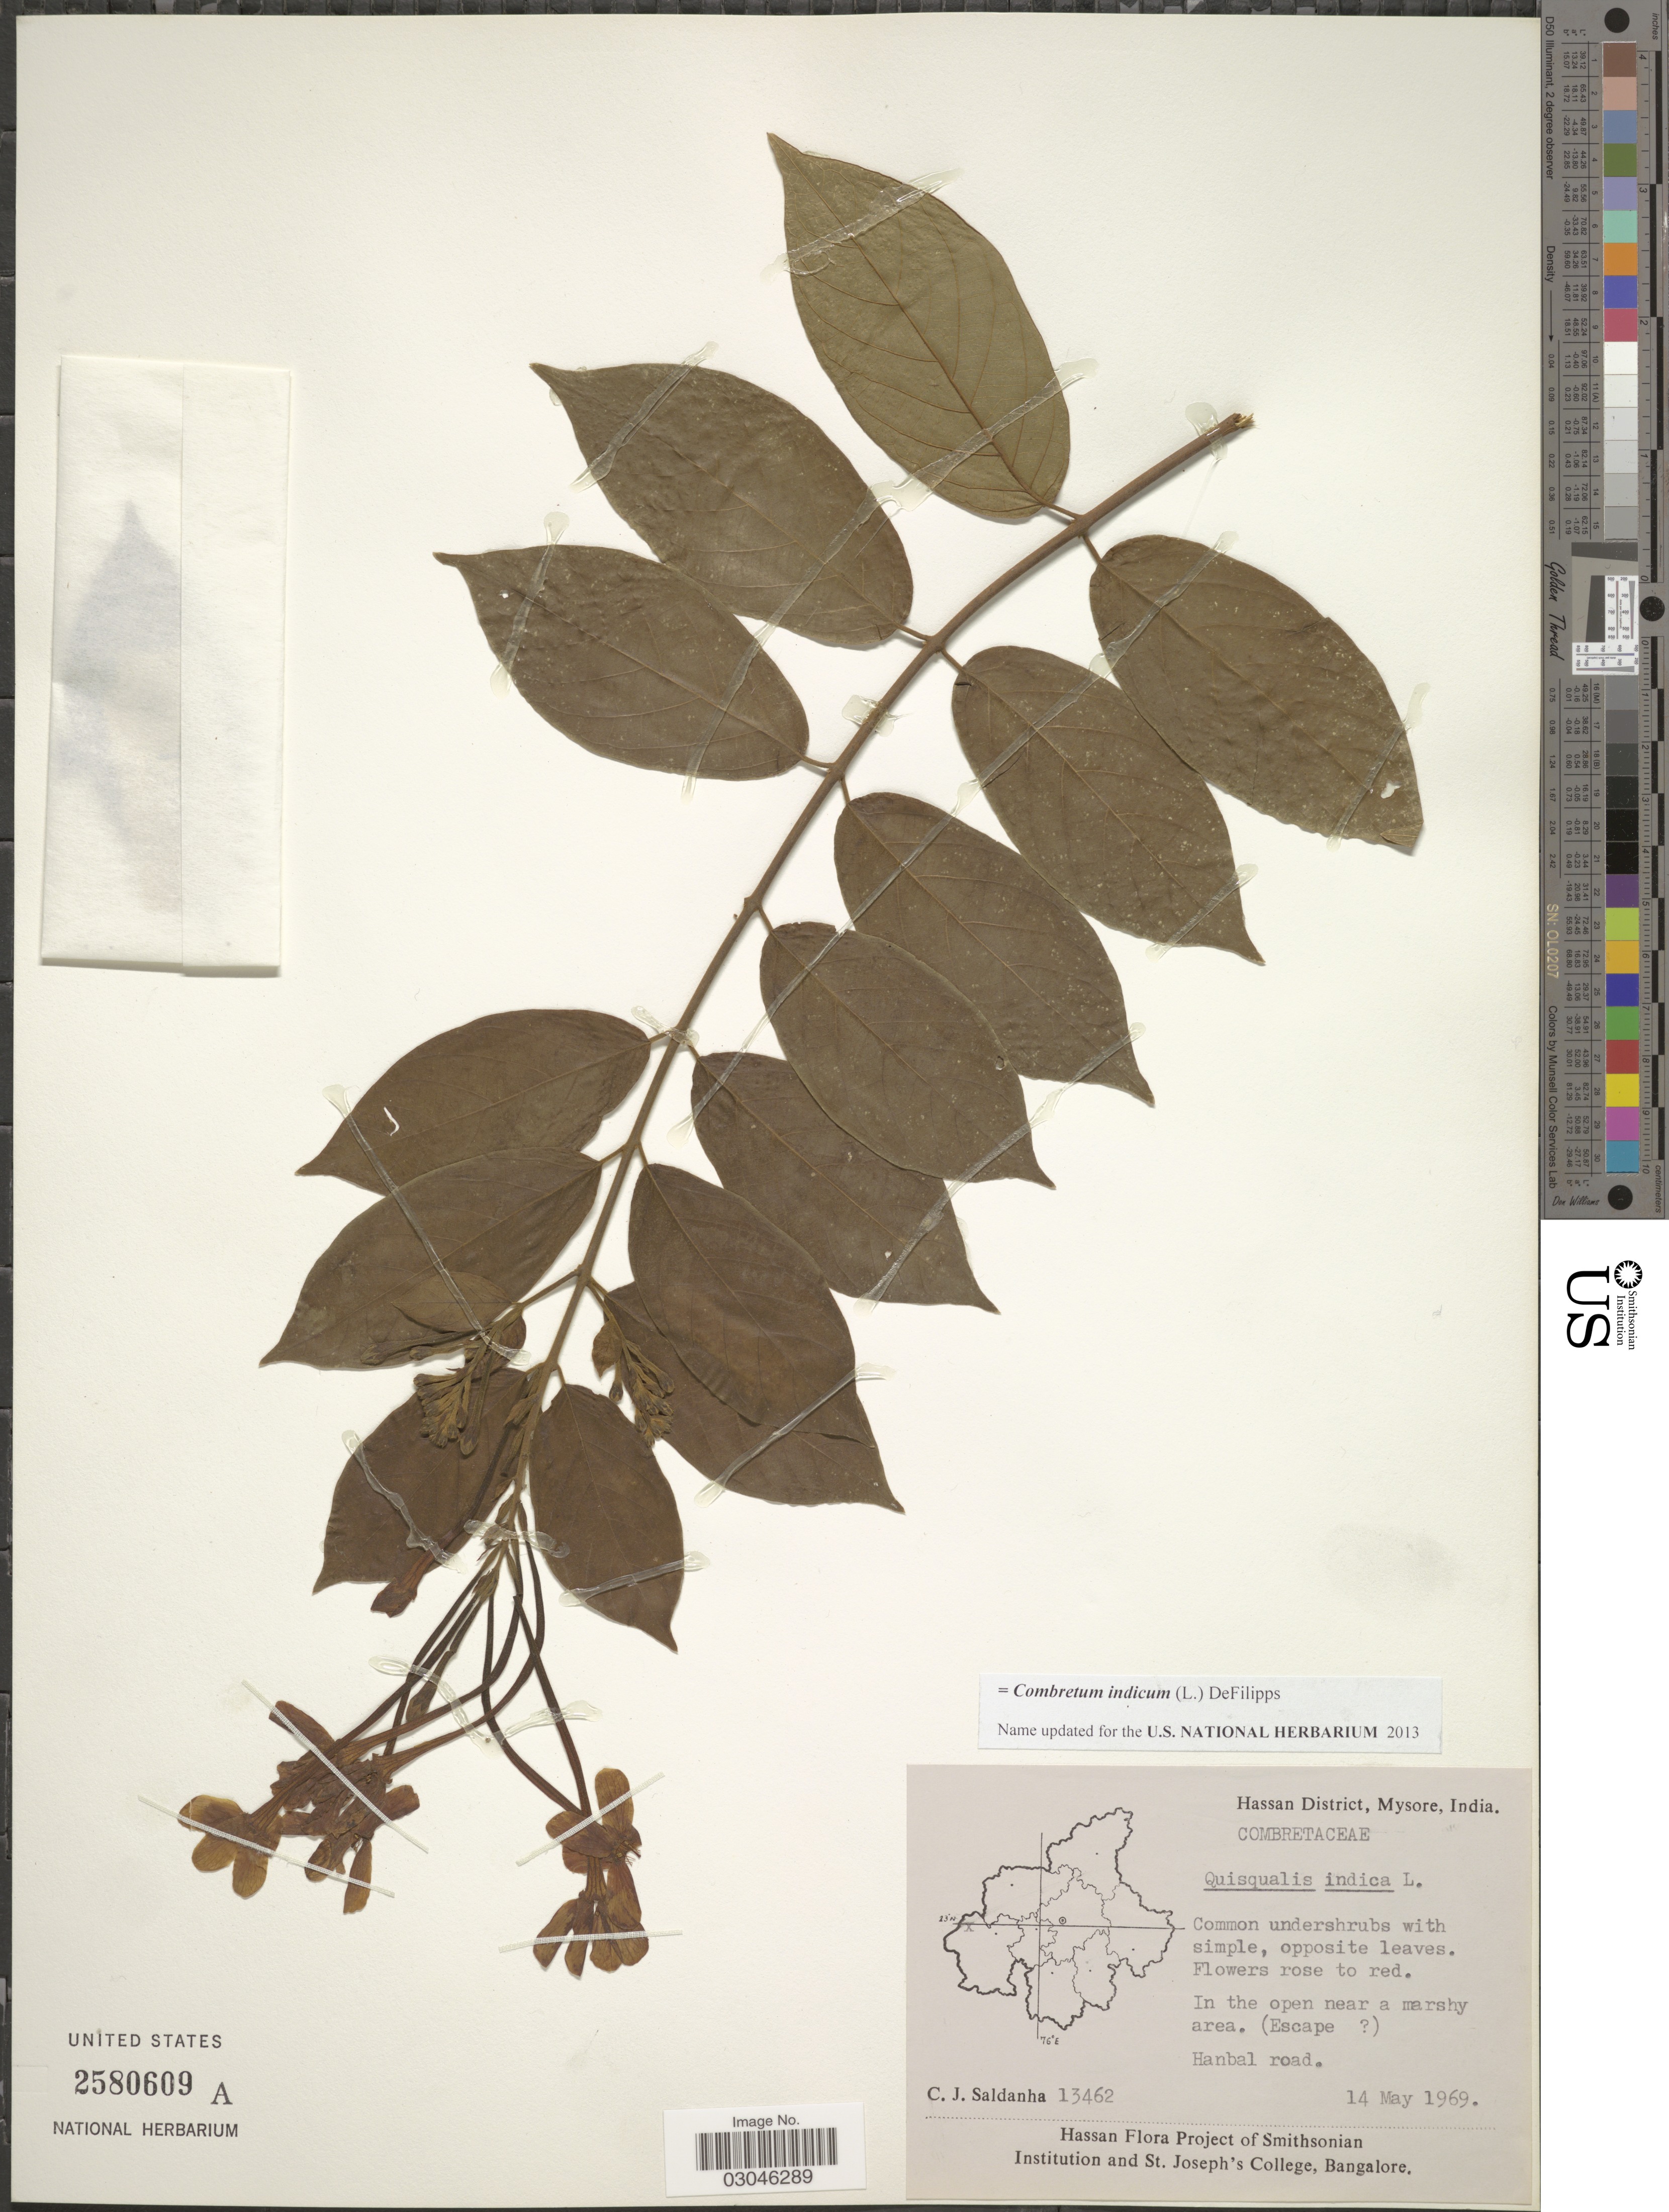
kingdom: Plantae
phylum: Tracheophyta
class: Magnoliopsida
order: Myrtales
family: Combretaceae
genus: Combretum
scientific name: Combretum indicum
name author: (L.) DeFilipps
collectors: C. J. Saldanha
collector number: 13462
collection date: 1969-05-14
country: India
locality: Hassan District, Mysore. Hanbal road.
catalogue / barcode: US 2580609A